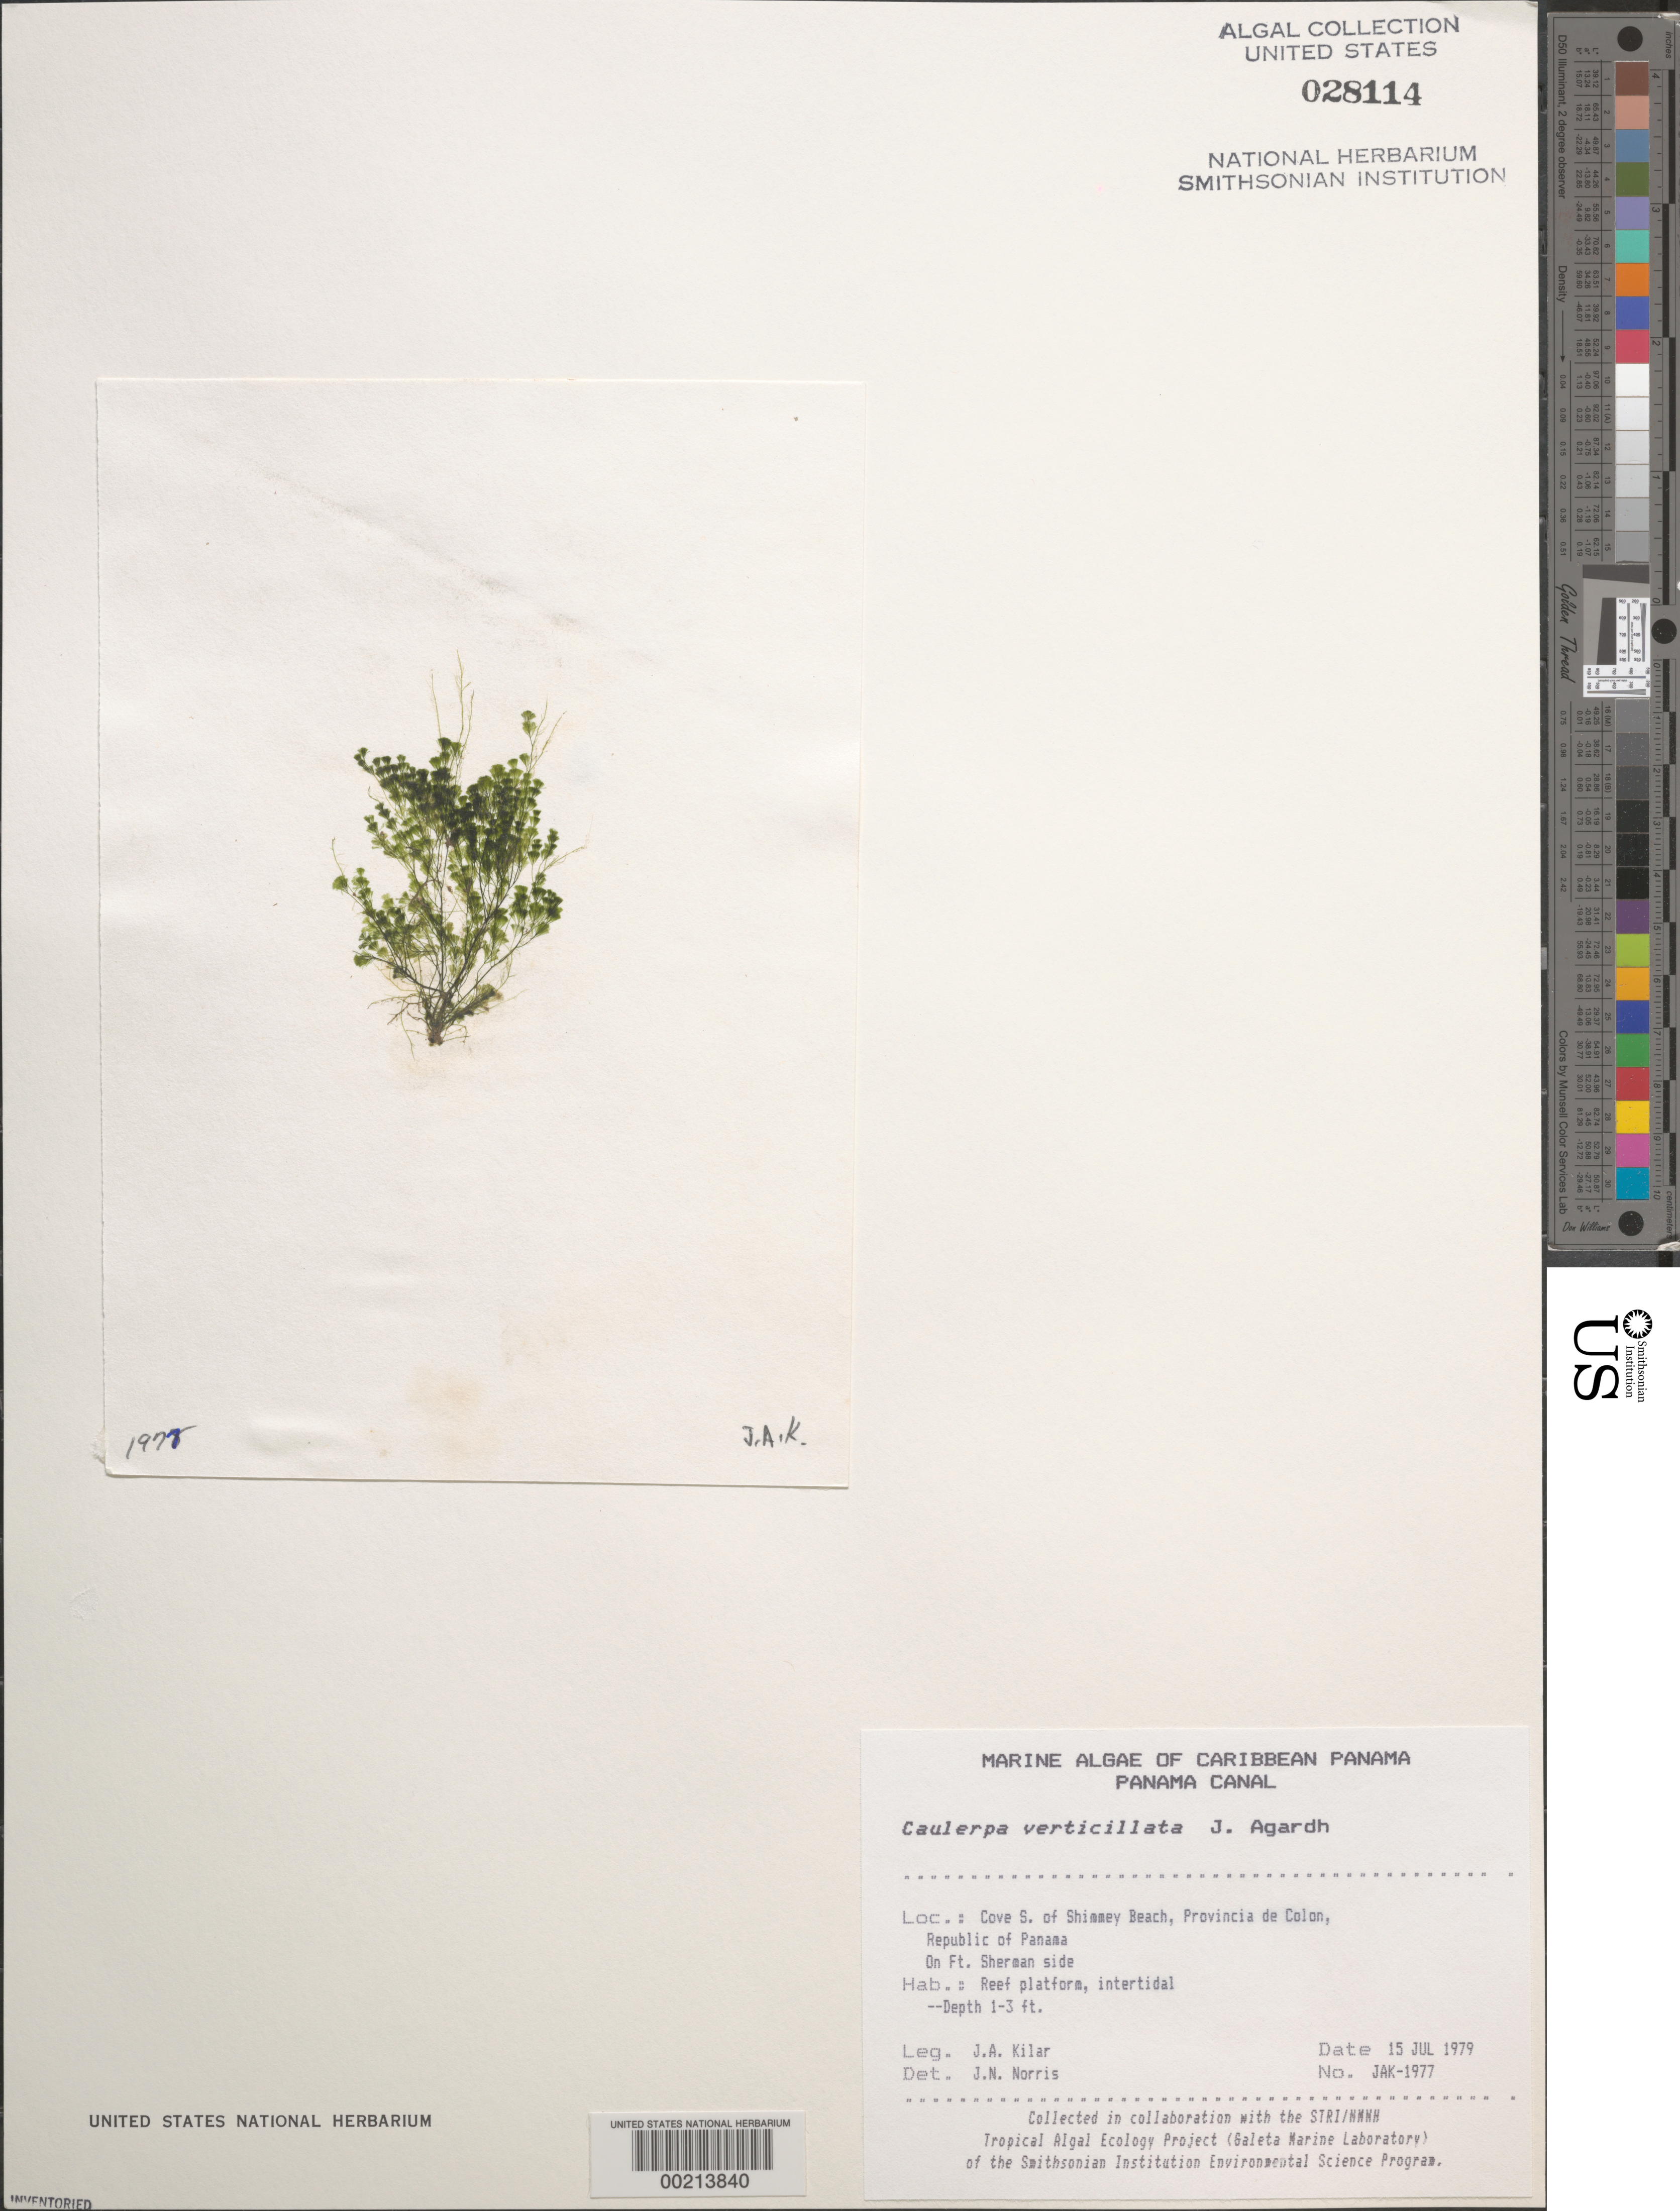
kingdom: Plantae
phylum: Chlorophyta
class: Ulvophyceae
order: Bryopsidales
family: Caulerpaceae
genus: Caulerpa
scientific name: Caulerpa verticillata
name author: J. Agardh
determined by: Norris, James N.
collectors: J. A. Kilar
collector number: JAK-1977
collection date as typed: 15 Jul 1979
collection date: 1979-07-15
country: Panama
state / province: Colón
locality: Cove south of Shimmey Beach, Fort Sherman side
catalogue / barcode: US 28114